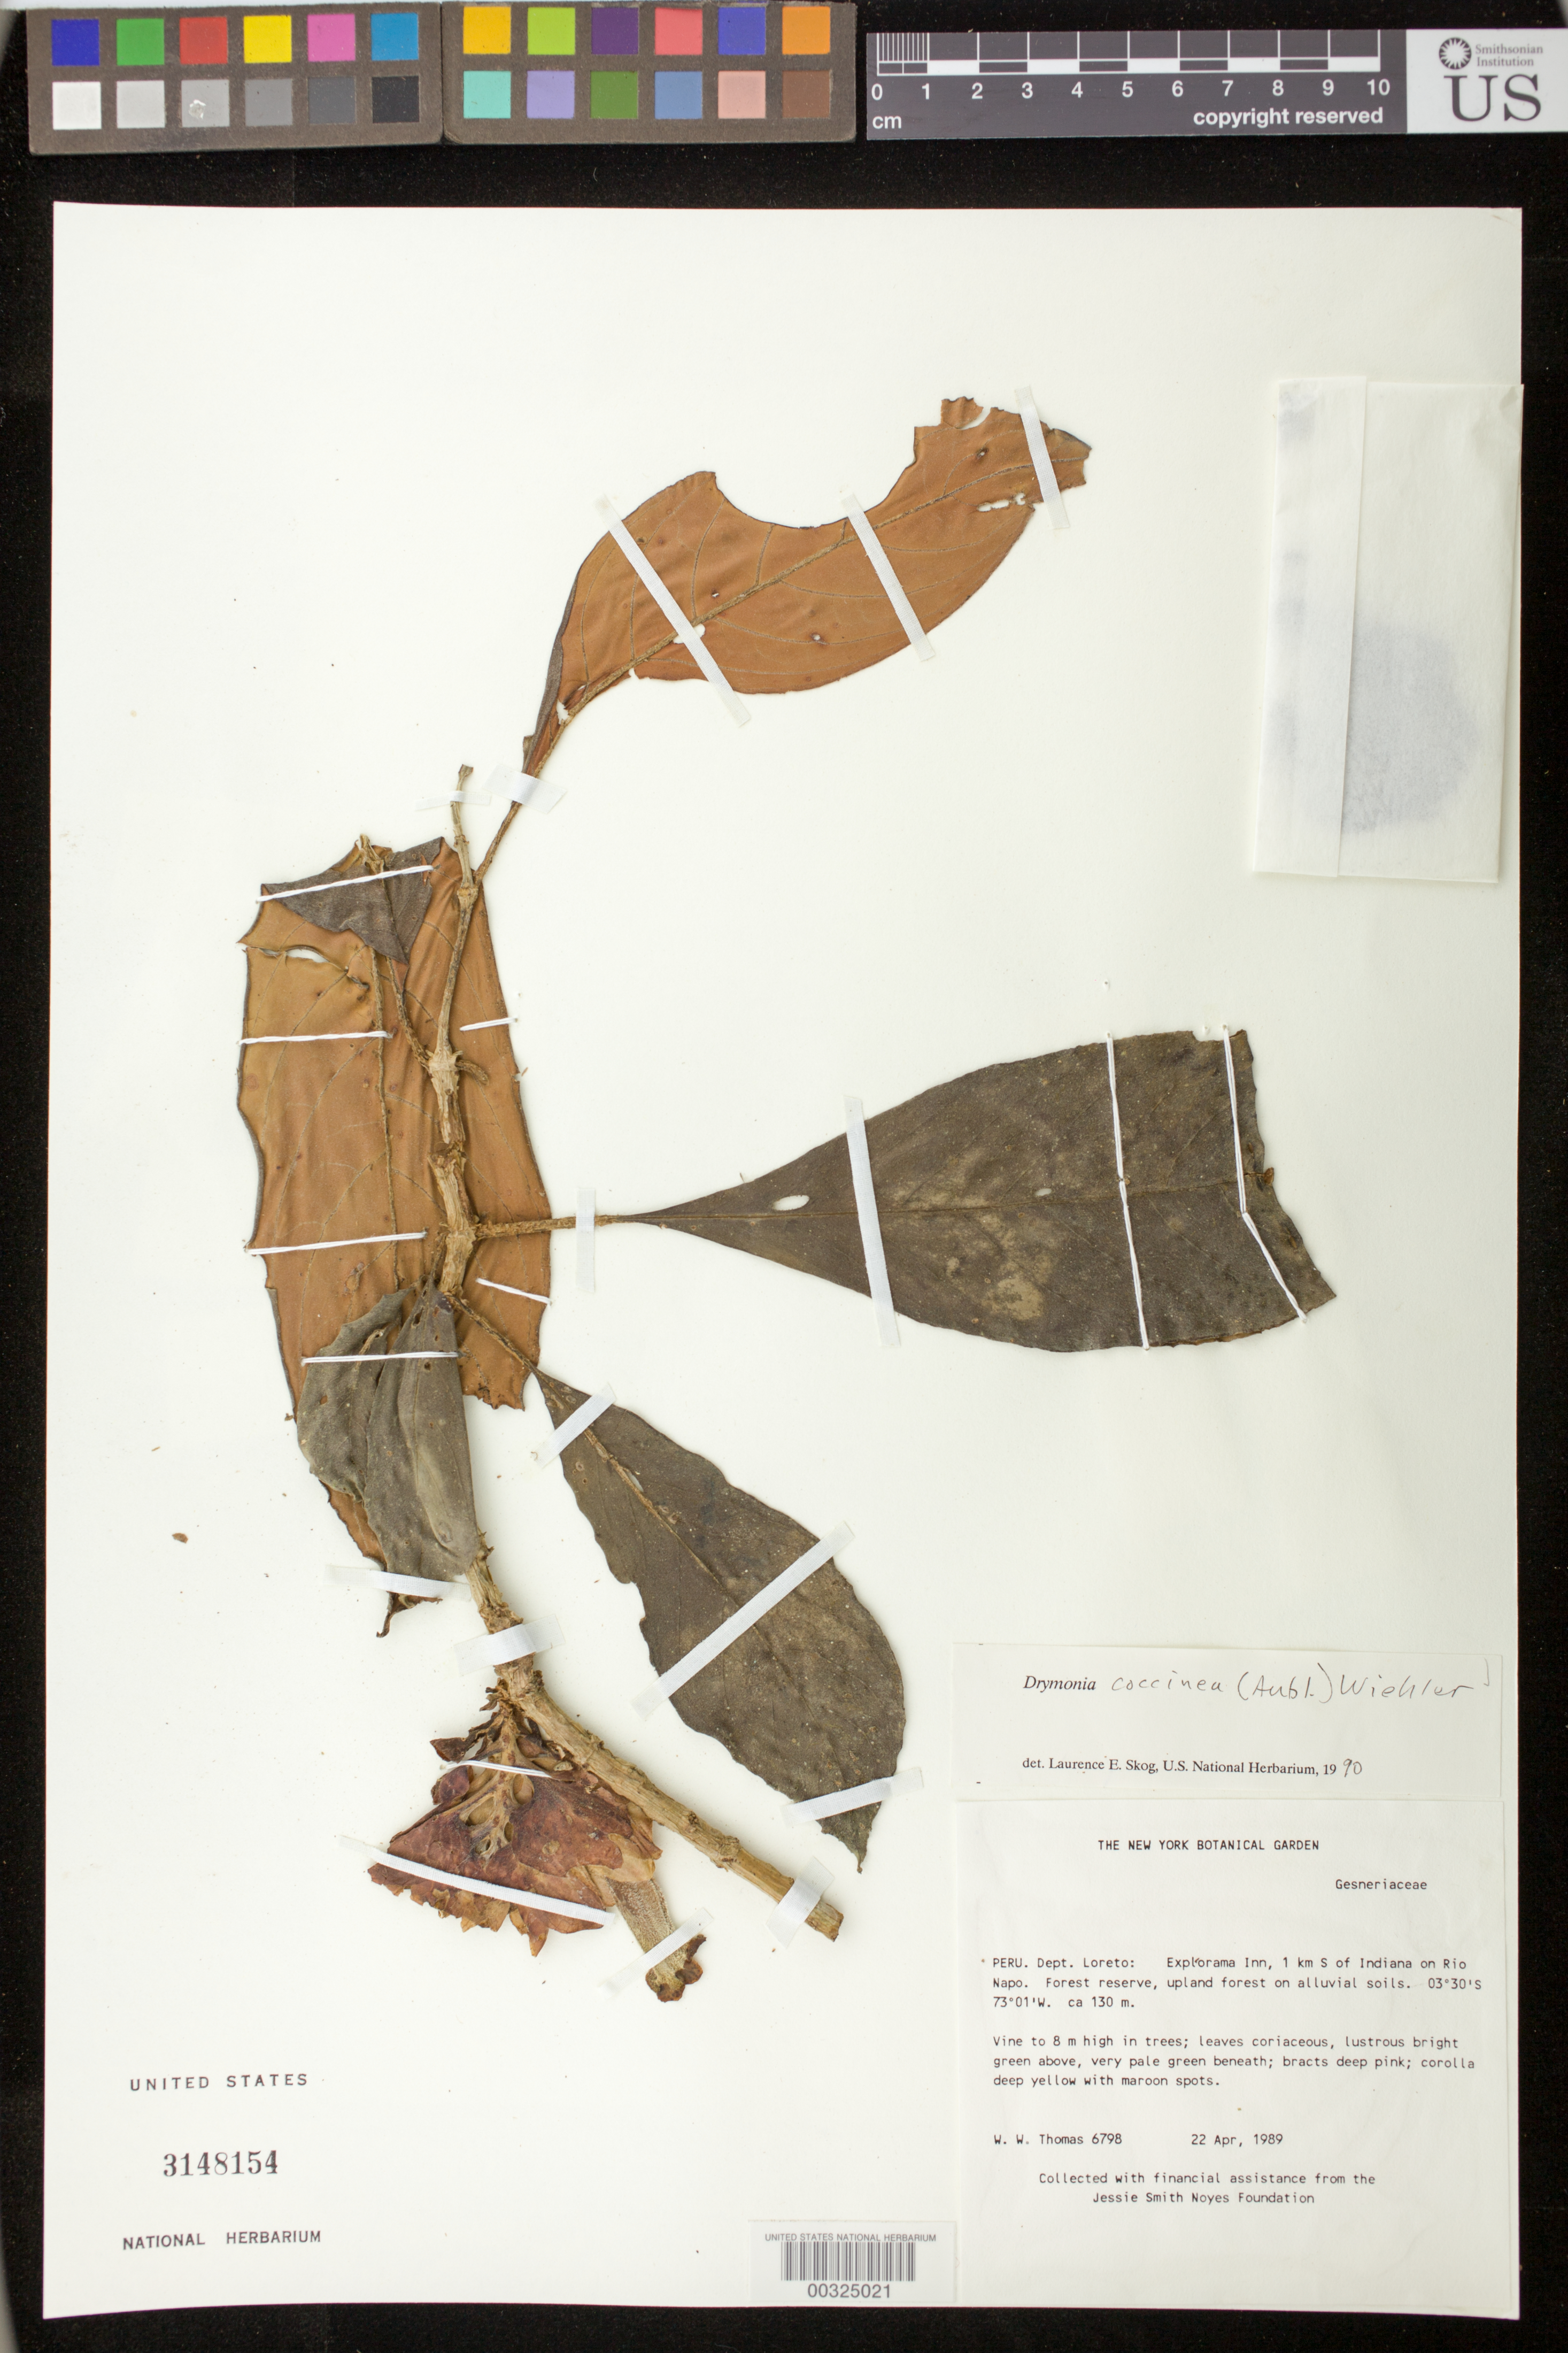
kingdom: Plantae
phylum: Tracheophyta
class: Magnoliopsida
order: Lamiales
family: Gesneriaceae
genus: Drymonia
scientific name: Drymonia coccinea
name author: (Aubl.) Wiehler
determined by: Skog, Laurence E.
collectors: W. W. Thomas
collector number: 6798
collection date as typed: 22 Apr 1989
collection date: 1989-04-22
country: Peru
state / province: Loreto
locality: Explorama Inn, 1 km S of Indiana on Rio Napo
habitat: Forest reserve, upland forest on alluvial soils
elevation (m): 130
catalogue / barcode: US 3148154